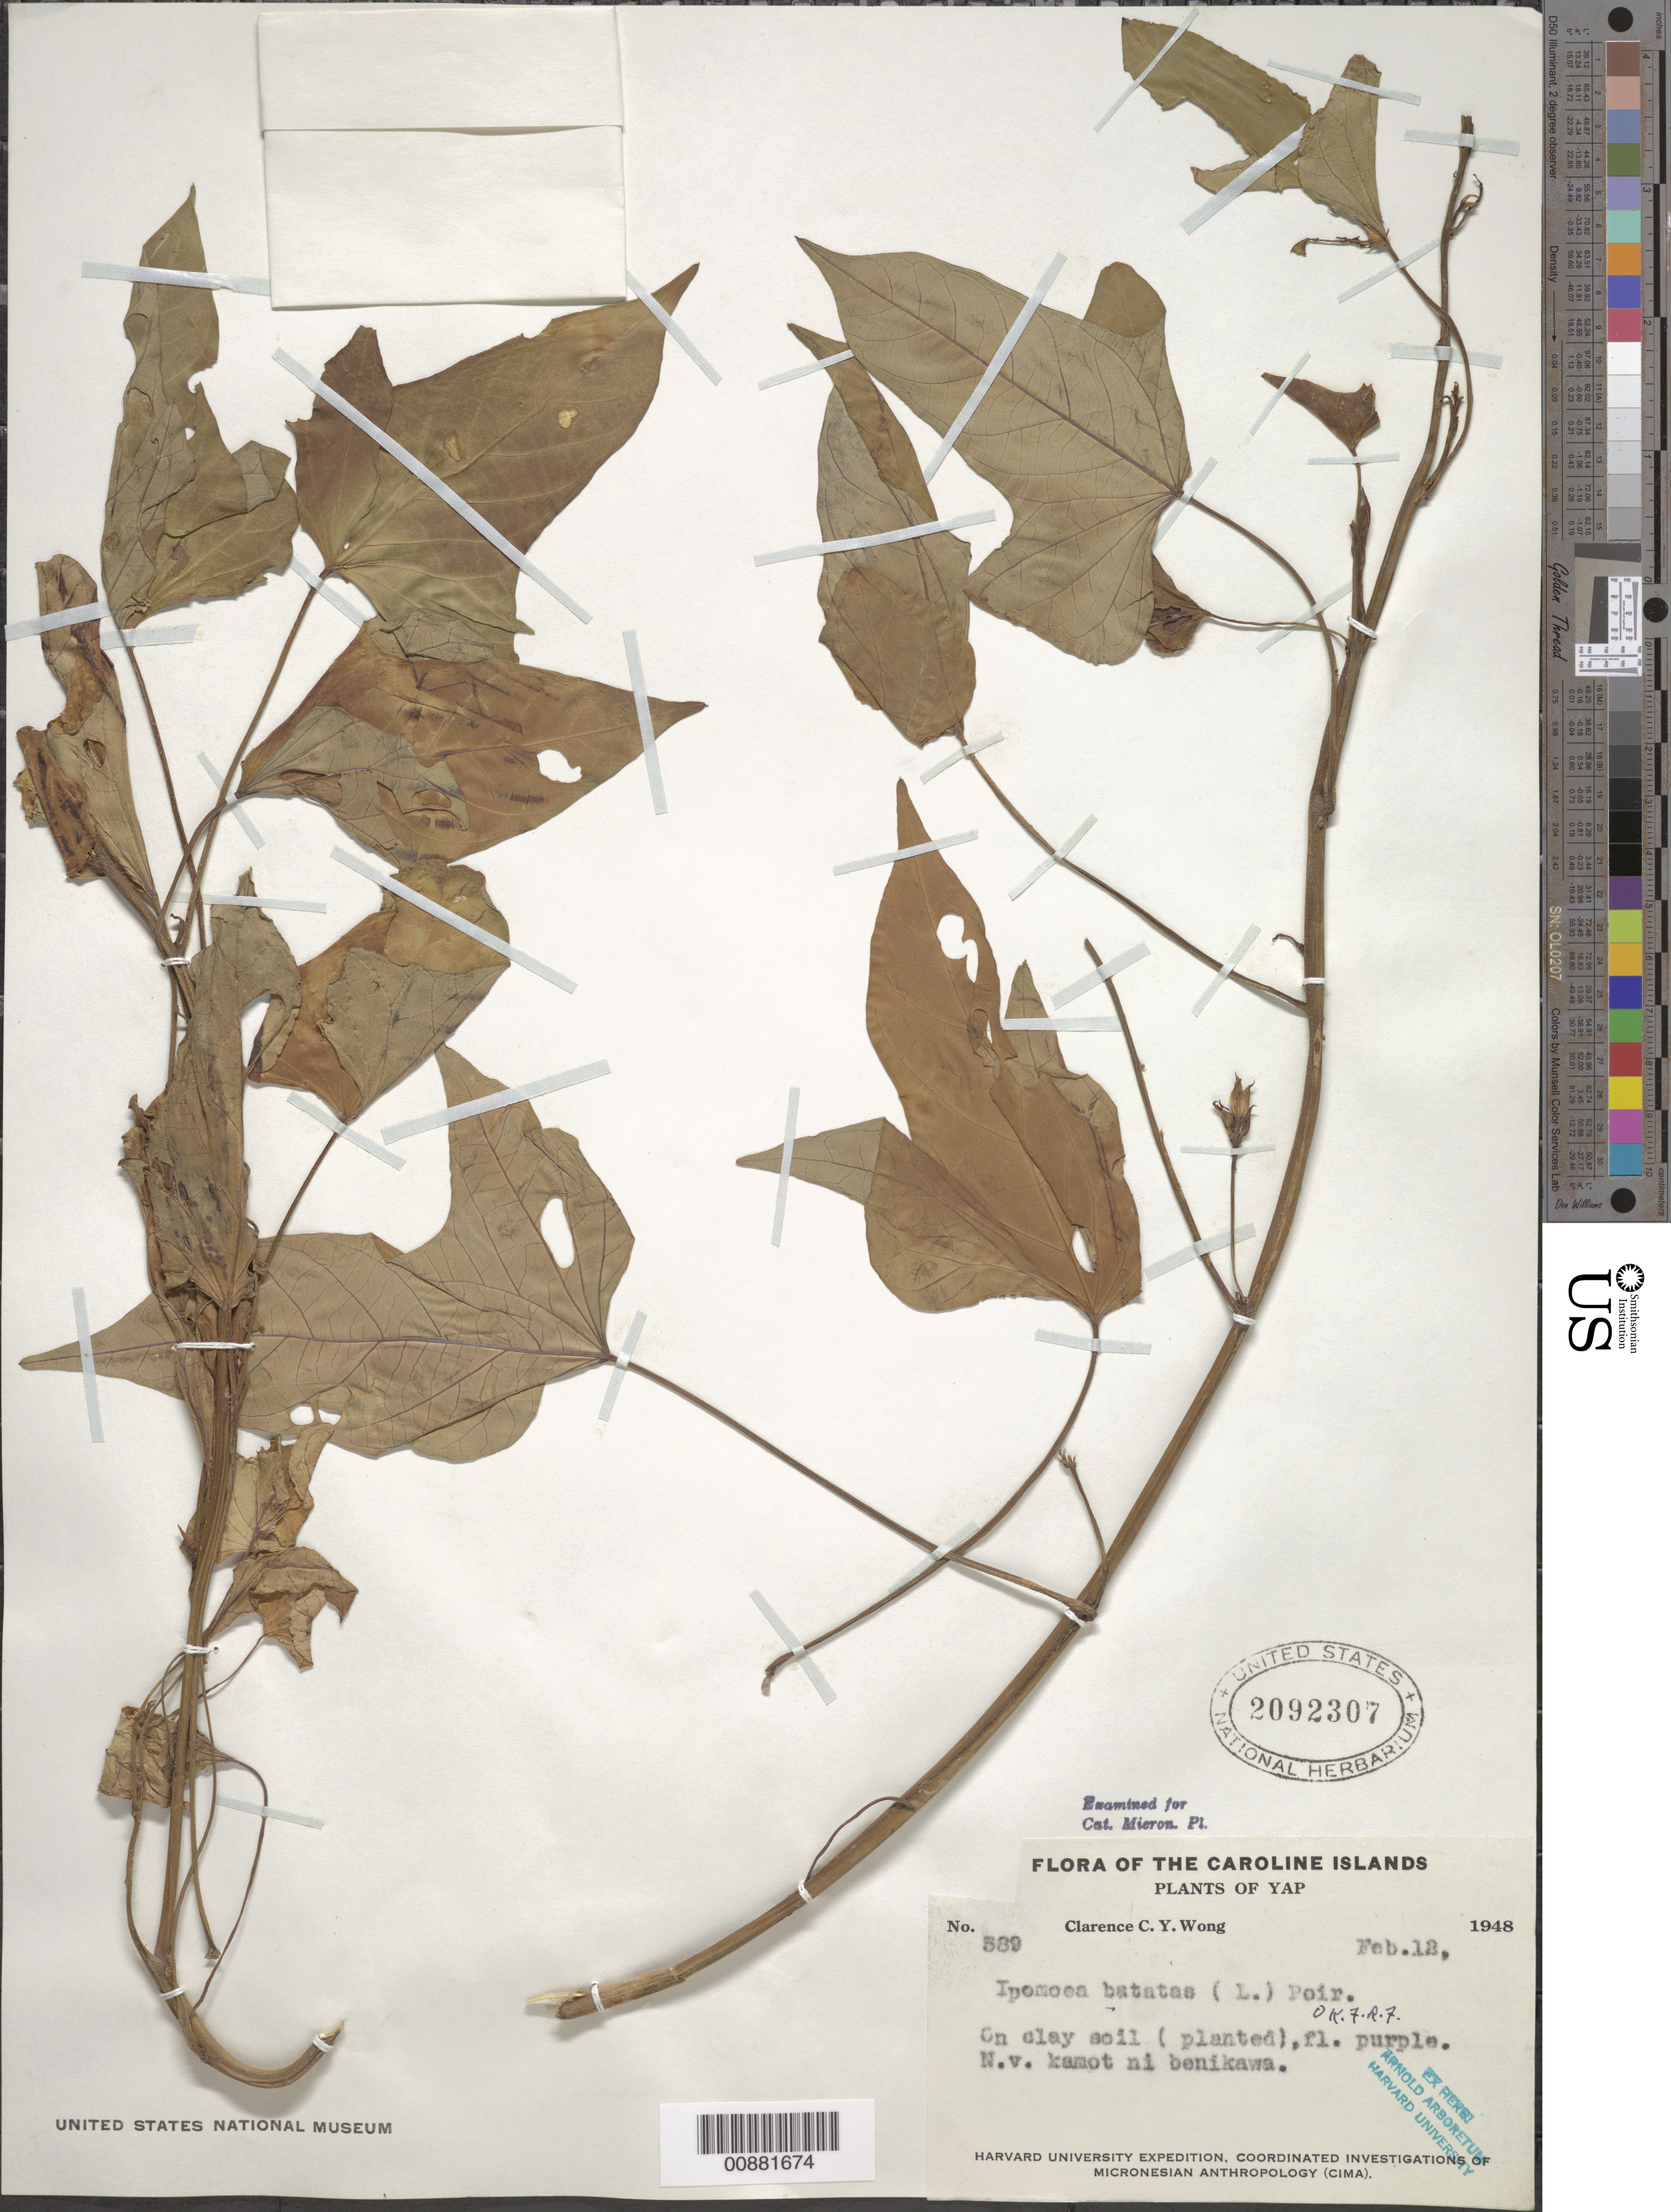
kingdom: Plantae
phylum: Tracheophyta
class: Magnoliopsida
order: Solanales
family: Convolvulaceae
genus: Ipomoea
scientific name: Ipomoea batatas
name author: (L.) Lam.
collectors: C. Wong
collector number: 389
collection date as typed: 12 Feb 1948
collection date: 1948-02-12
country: Micronesia, Federated States of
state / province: Yap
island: Yap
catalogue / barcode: US 2092307